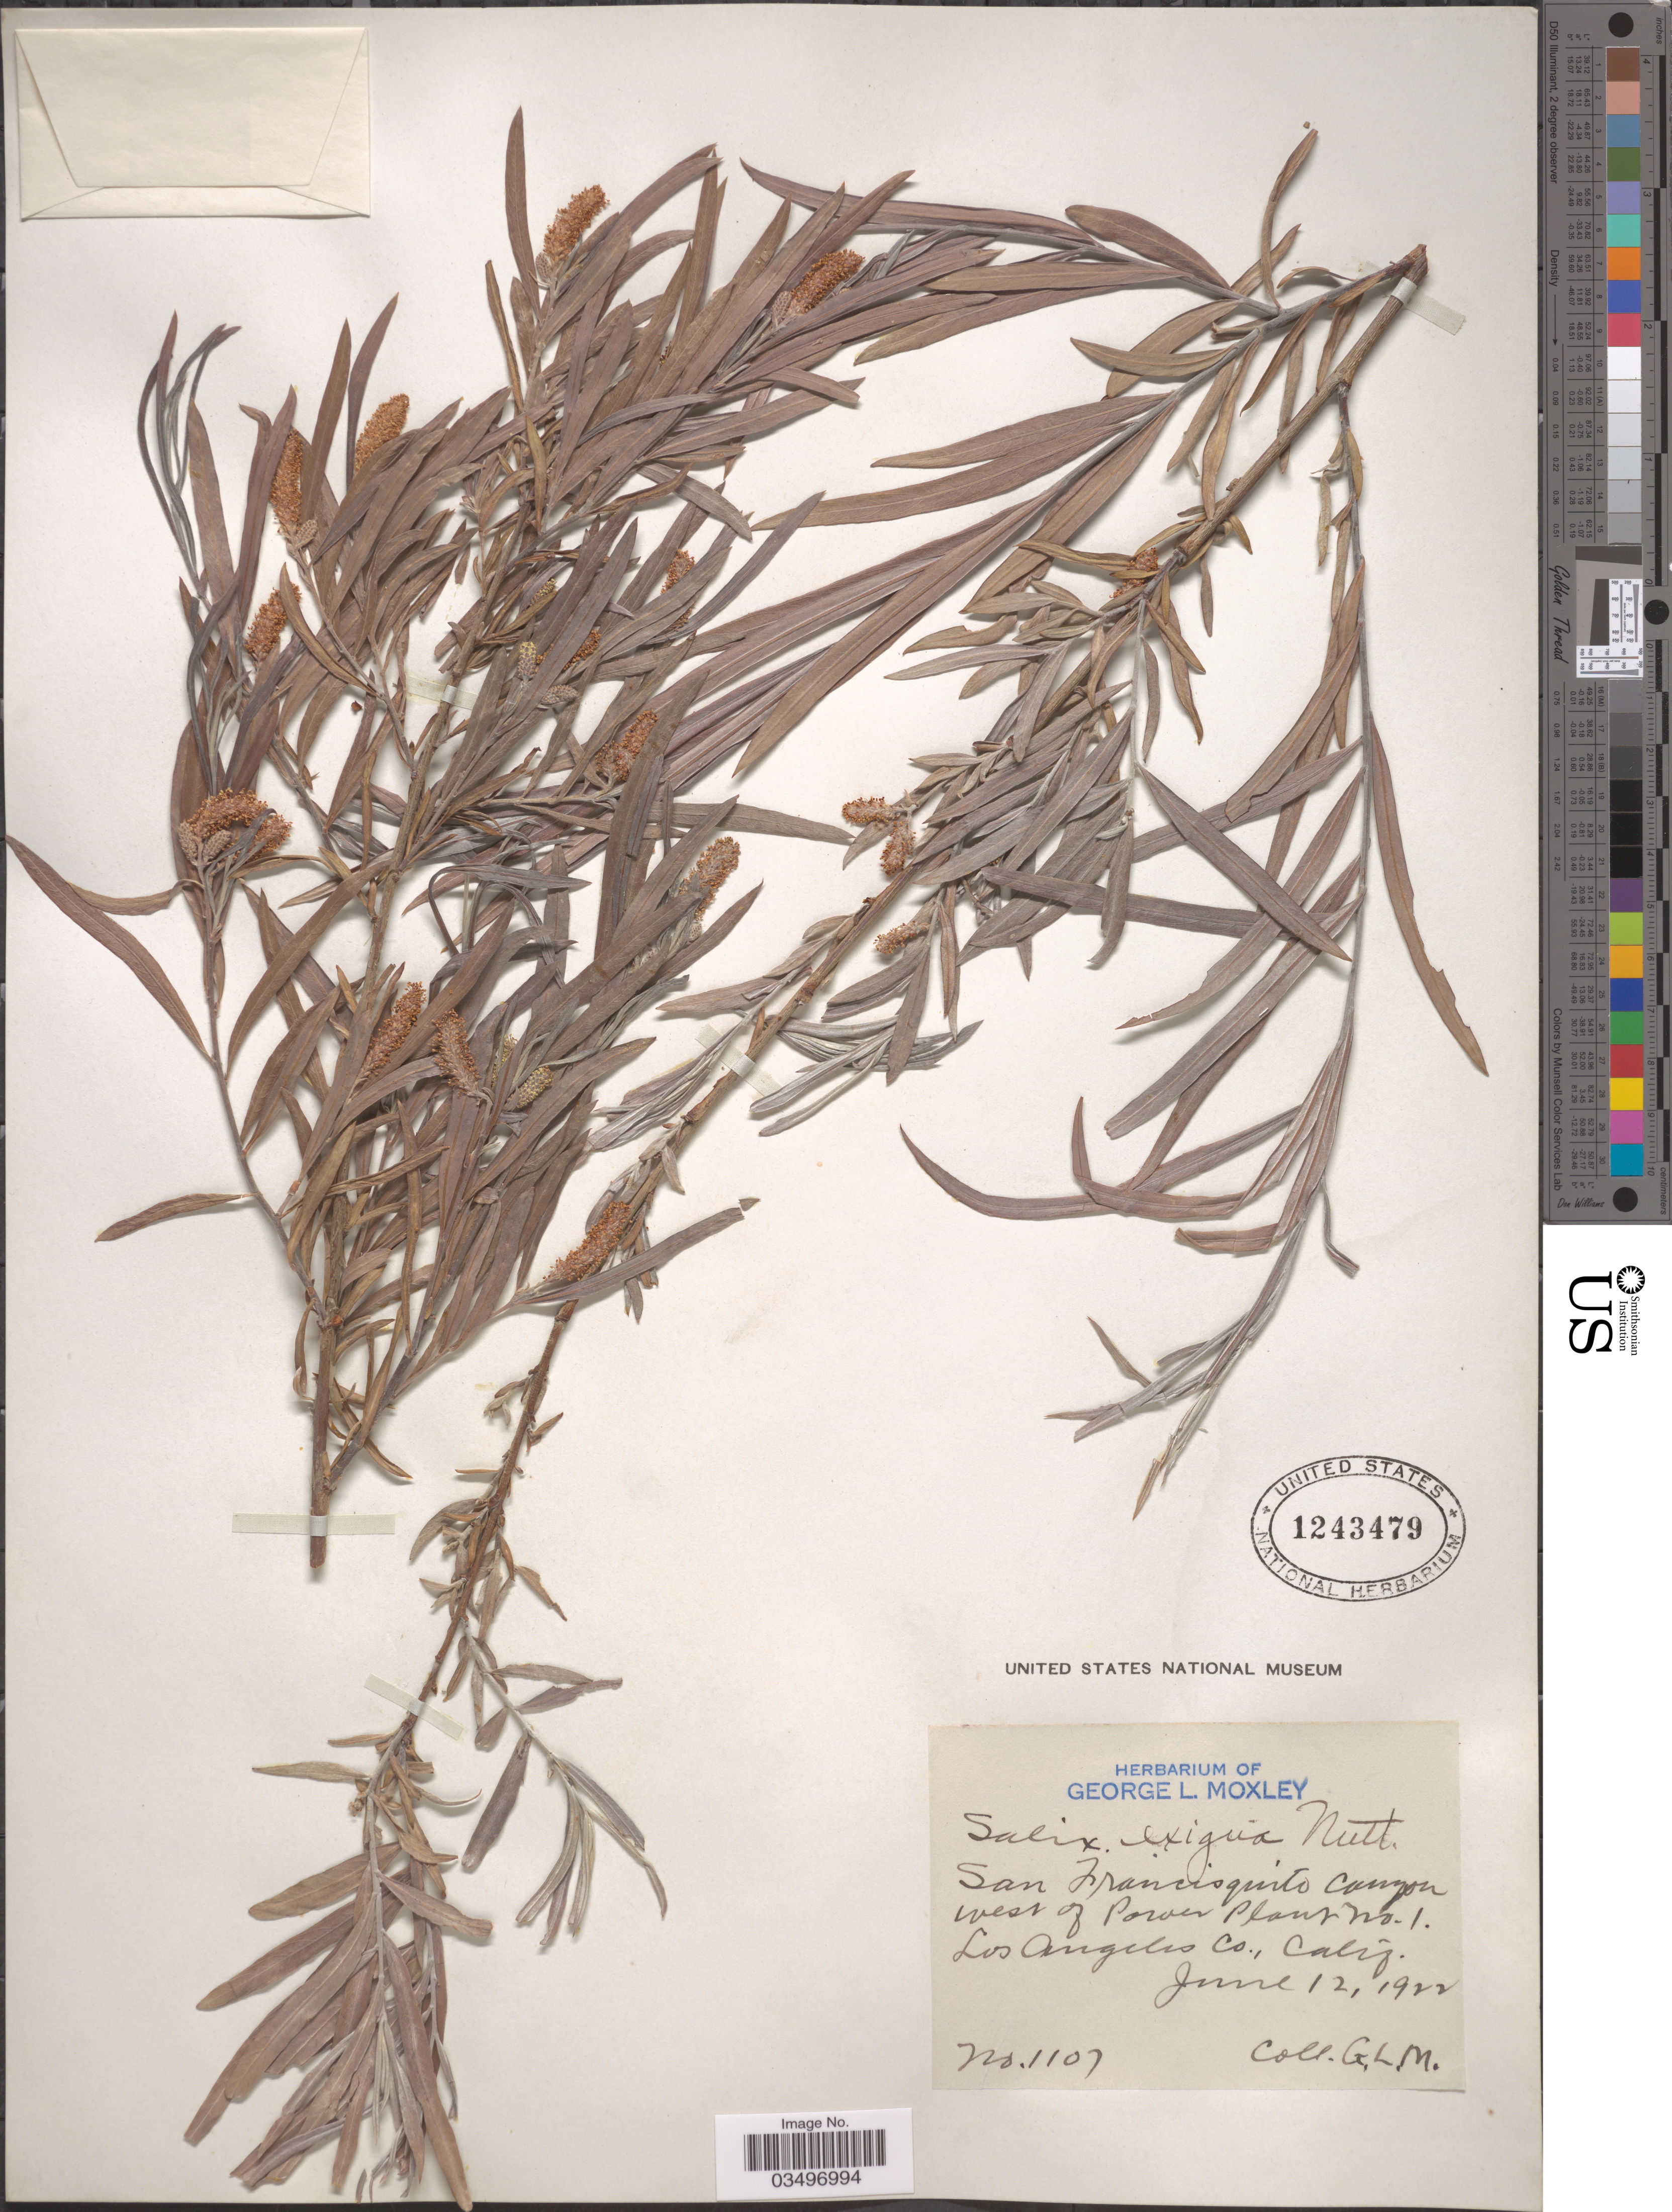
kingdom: Plantae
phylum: Tracheophyta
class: Magnoliopsida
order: Malpighiales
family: Salicaceae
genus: Salix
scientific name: Salix exigua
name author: Nutt.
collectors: G. L. Moxley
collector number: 1107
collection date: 1922-06-12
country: United States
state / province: California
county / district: Los Angeles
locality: San Francisquito Canyon west of Power Plant No. 1. Los Angeles Co.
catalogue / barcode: US 1243479